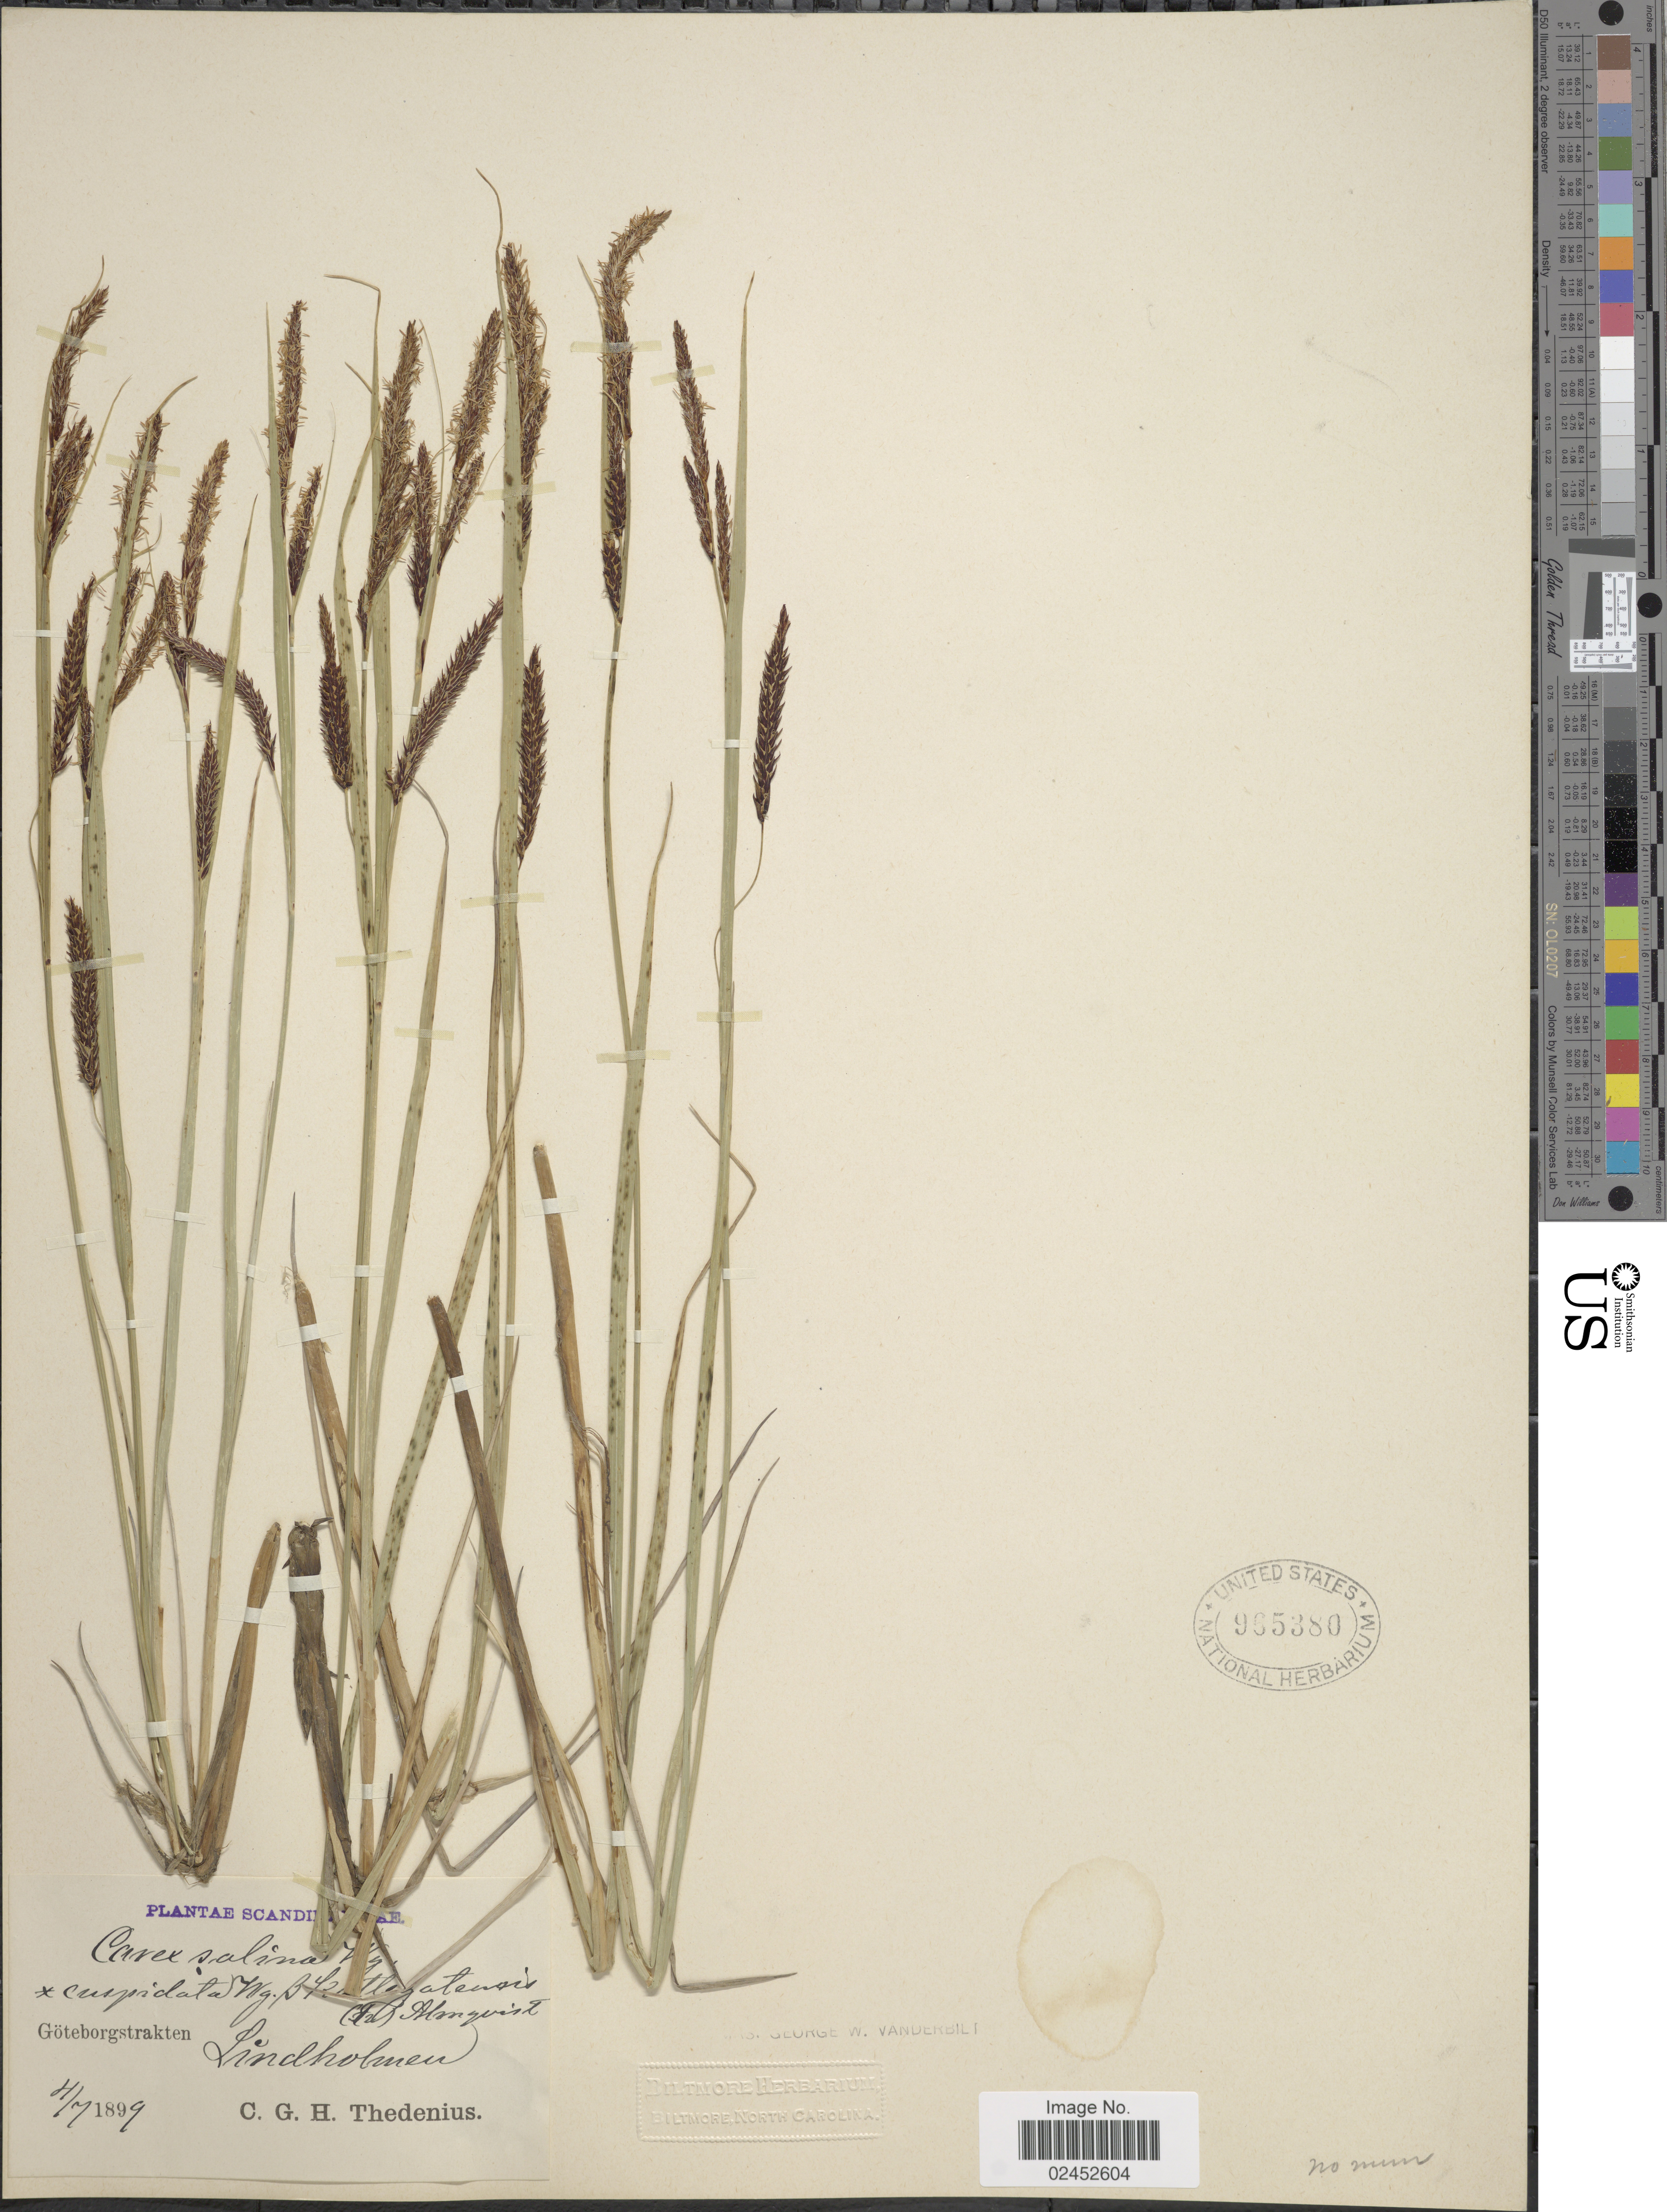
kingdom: Plantae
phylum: Tracheophyta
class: Liliopsida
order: Poales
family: Cyperaceae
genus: Carex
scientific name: Carex salina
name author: Wahlenb.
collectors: C. Thedenius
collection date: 1899-07-04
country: Sweden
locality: Göteborgstrakten Lindholmen.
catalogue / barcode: US 965380